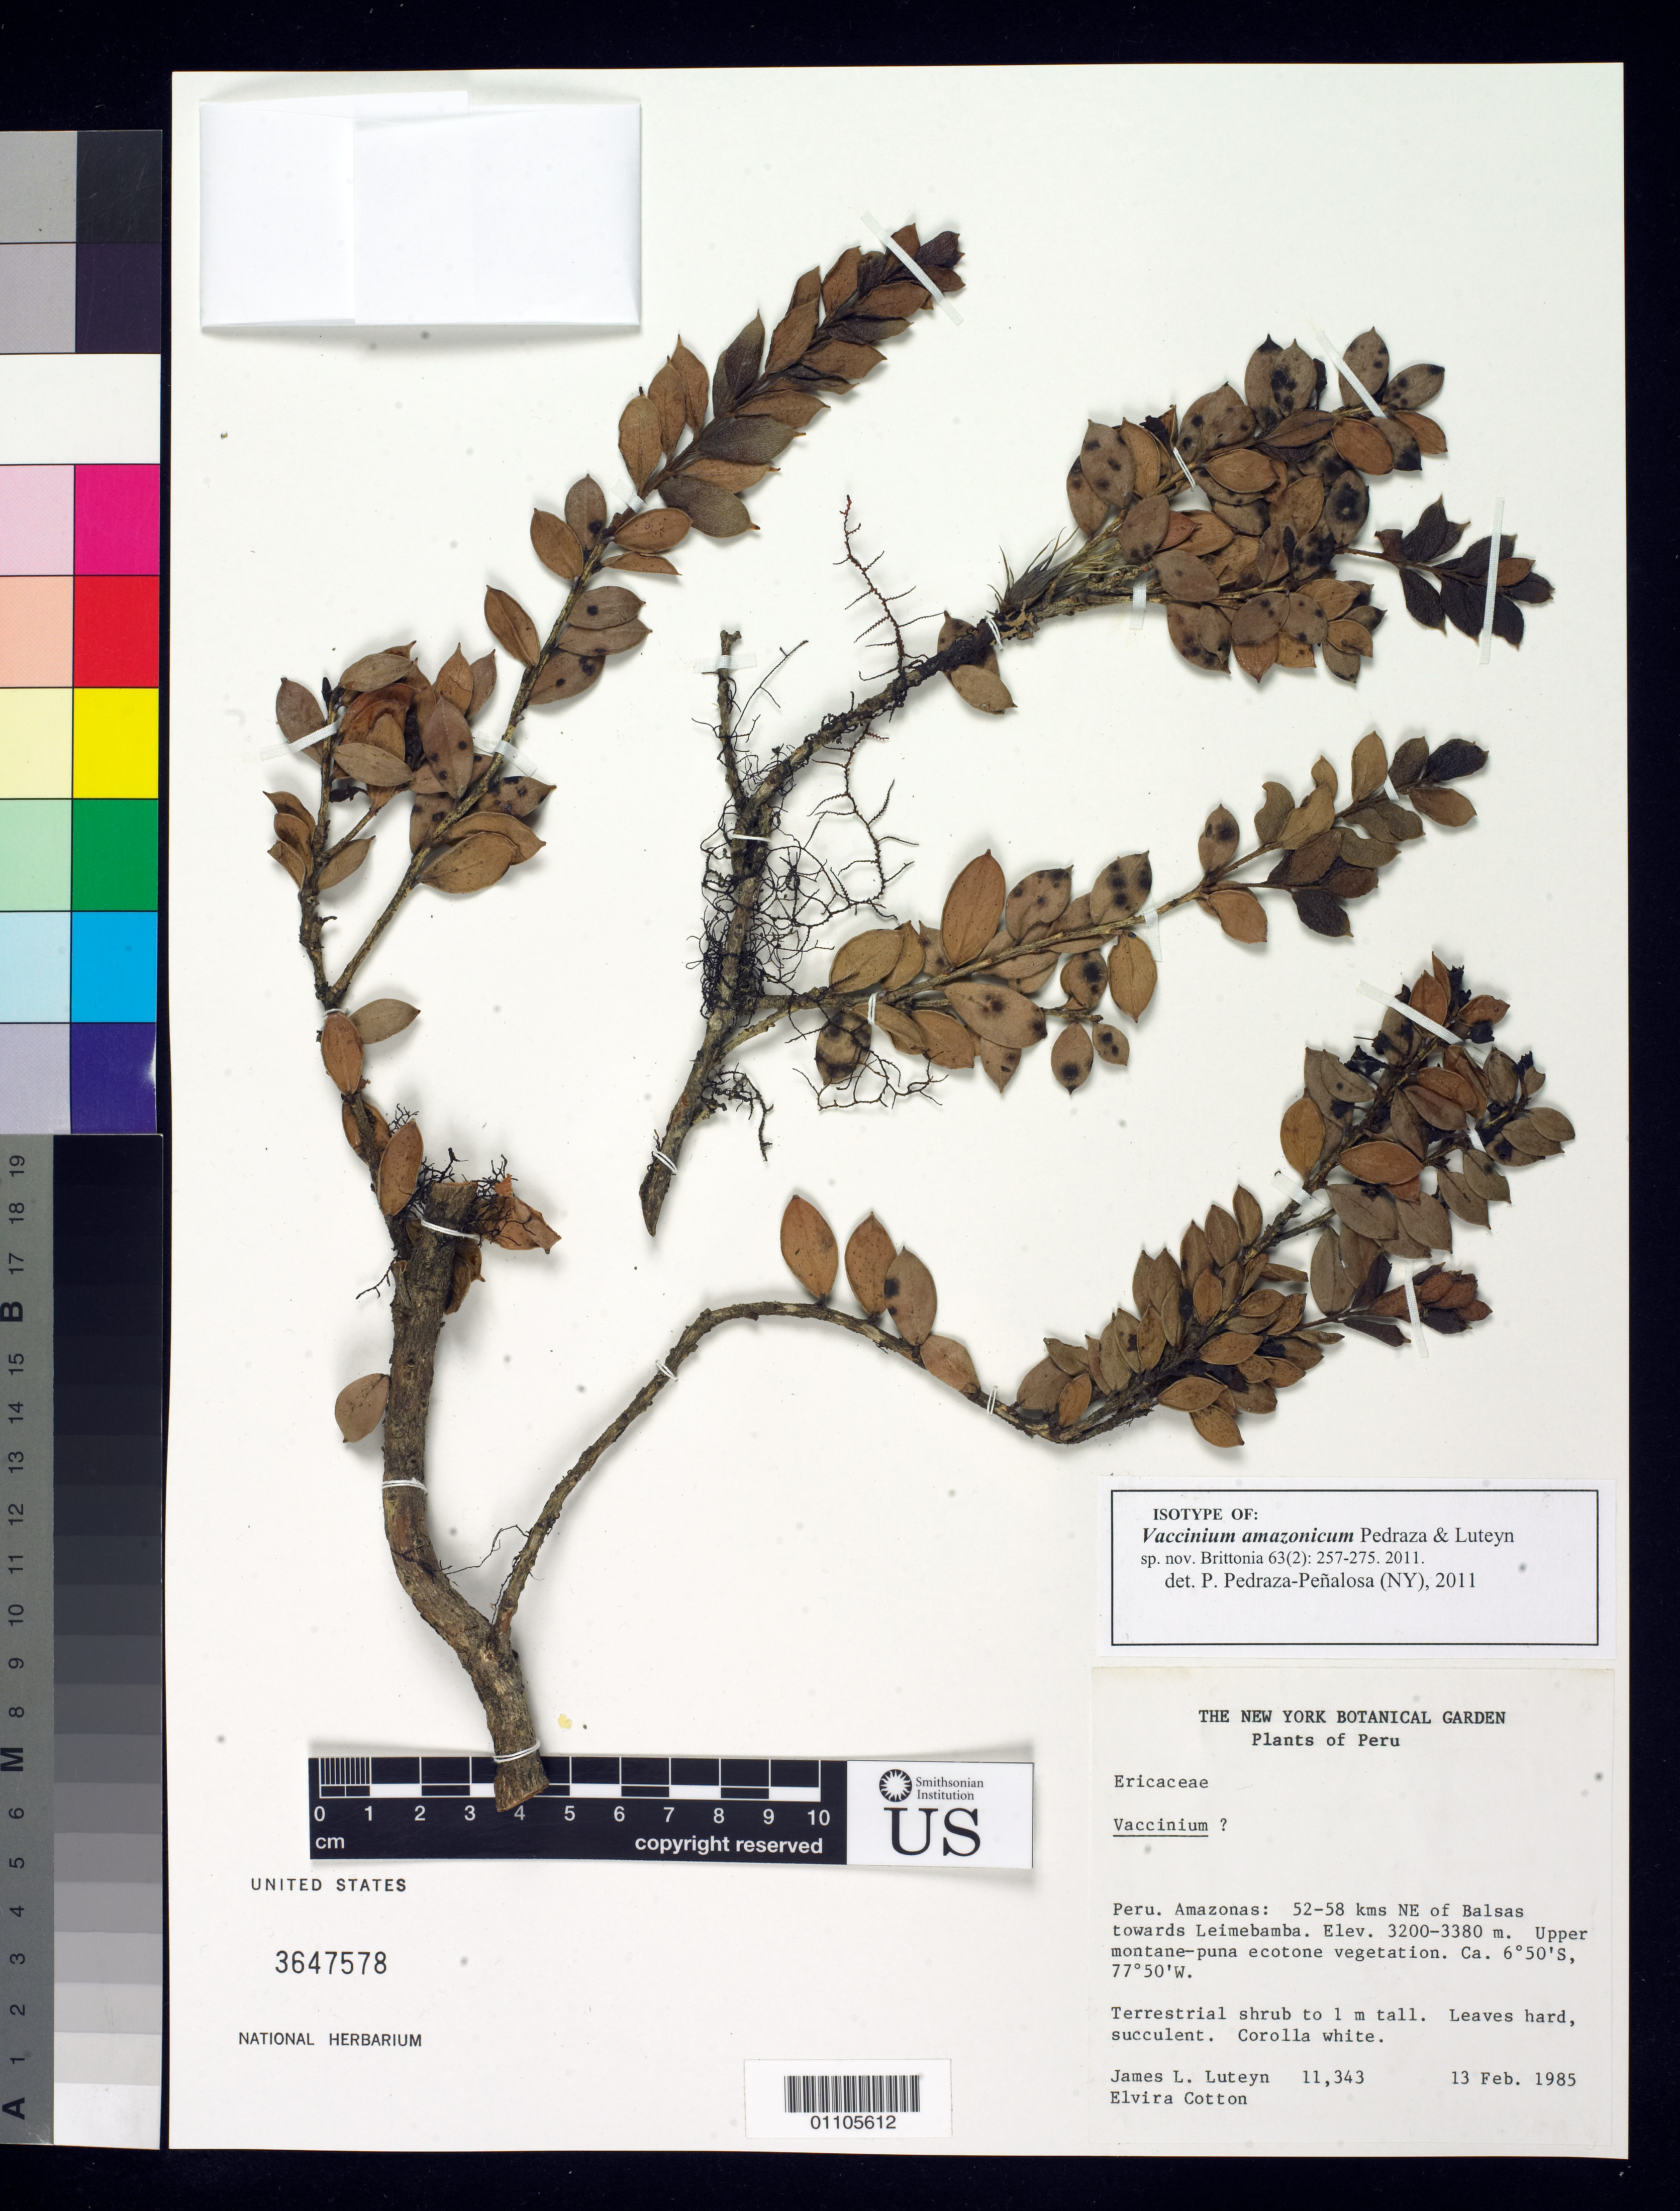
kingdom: Plantae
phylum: Tracheophyta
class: Magnoliopsida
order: Ericales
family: Ericaceae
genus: Vaccinium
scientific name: Vaccinium amazonicum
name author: Pedraza & Luteyn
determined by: Pedraza Peñalosa, L. P., (NY)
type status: Isotype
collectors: J. L. Luteyn & E. Cotton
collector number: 11343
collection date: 1985-02-13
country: Peru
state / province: Amazonas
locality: Amazonas: 52-58 km NE of Balsas towards Leimebamba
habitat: Upper montane-puna ecotone vegetation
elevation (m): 3200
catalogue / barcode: US 3647578